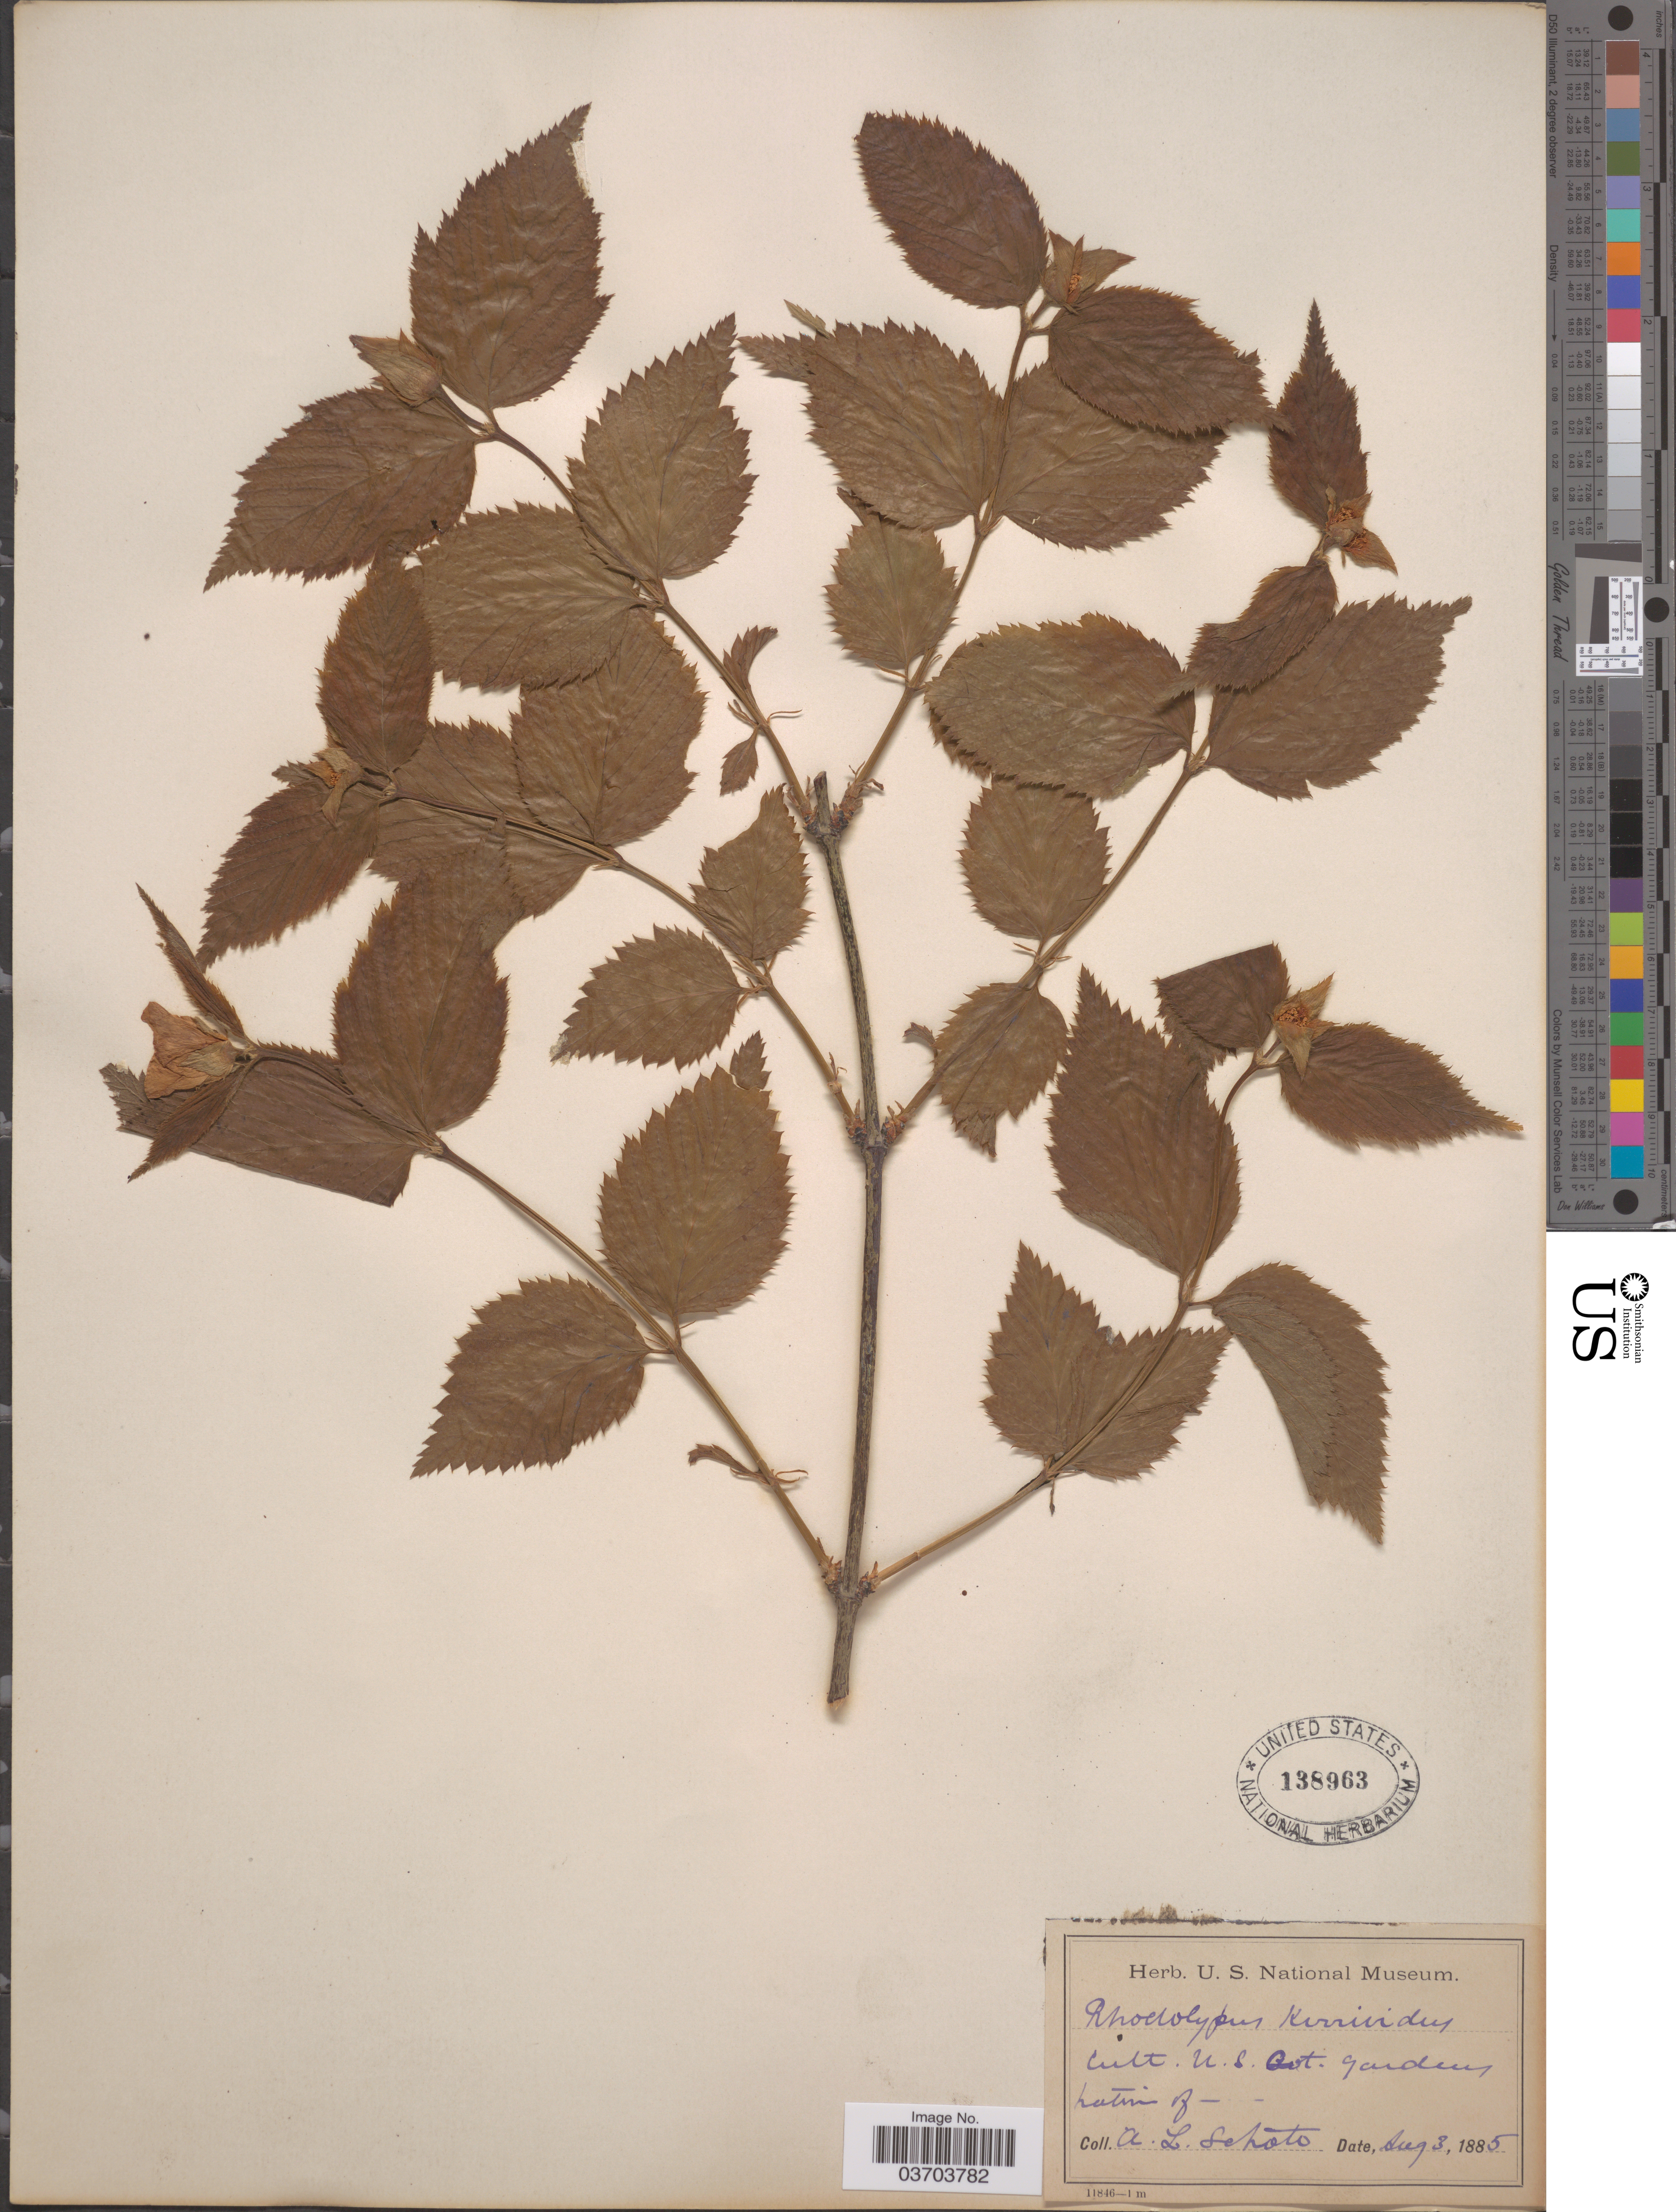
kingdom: Plantae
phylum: Tracheophyta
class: Magnoliopsida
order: Rosales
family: Rosaceae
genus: Rhodotypos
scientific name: Rhodotypos scandens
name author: (Thunb.) Makino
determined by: Strong, Mark T., (BOT), Smithsonian Institution - National Museum of Natural History (UNITED STATES)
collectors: A. L. Schott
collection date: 1885-08-03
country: United States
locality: U.S. Bot. Gardens.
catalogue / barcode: US 138963